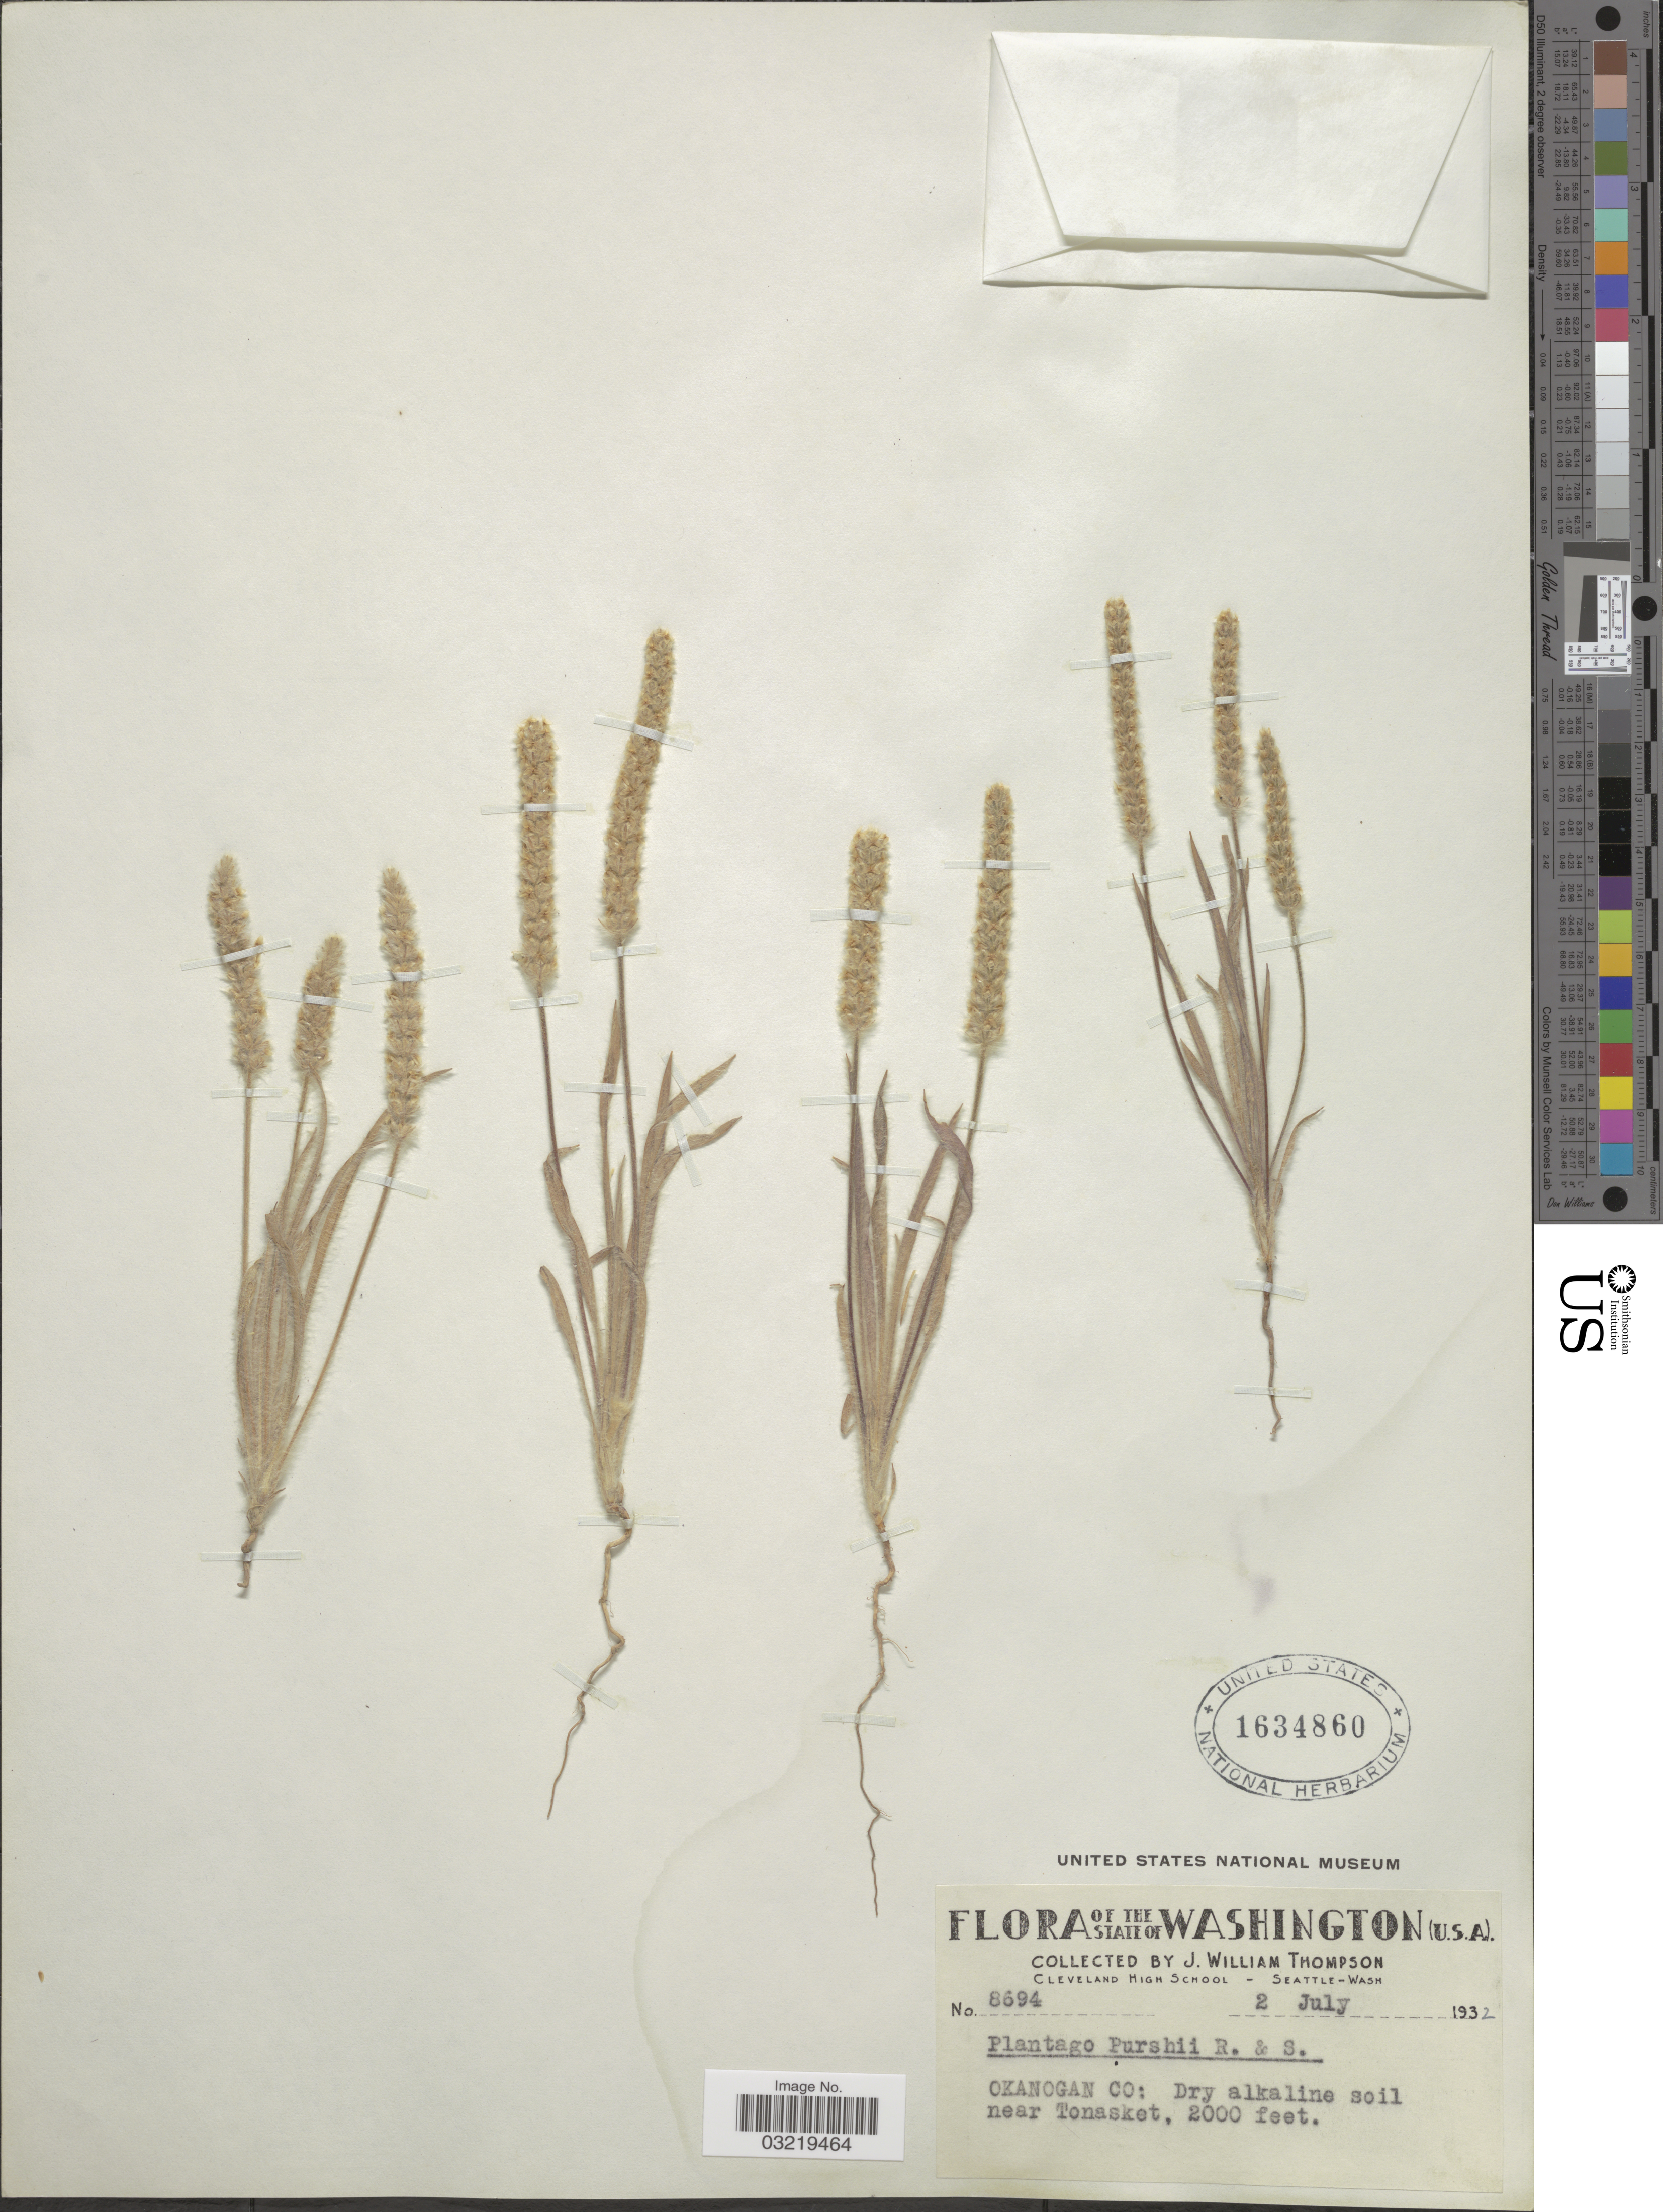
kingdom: Plantae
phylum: Tracheophyta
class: Magnoliopsida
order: Lamiales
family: Plantaginaceae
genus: Plantago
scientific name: Plantago patagonica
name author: Jacq.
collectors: J. W. Thompson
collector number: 8694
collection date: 1932-07-02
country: United States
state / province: Washington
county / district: Okanogan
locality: Okanogan Co: Dry alkaline soil near Tonasket.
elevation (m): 610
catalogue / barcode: US 1634860